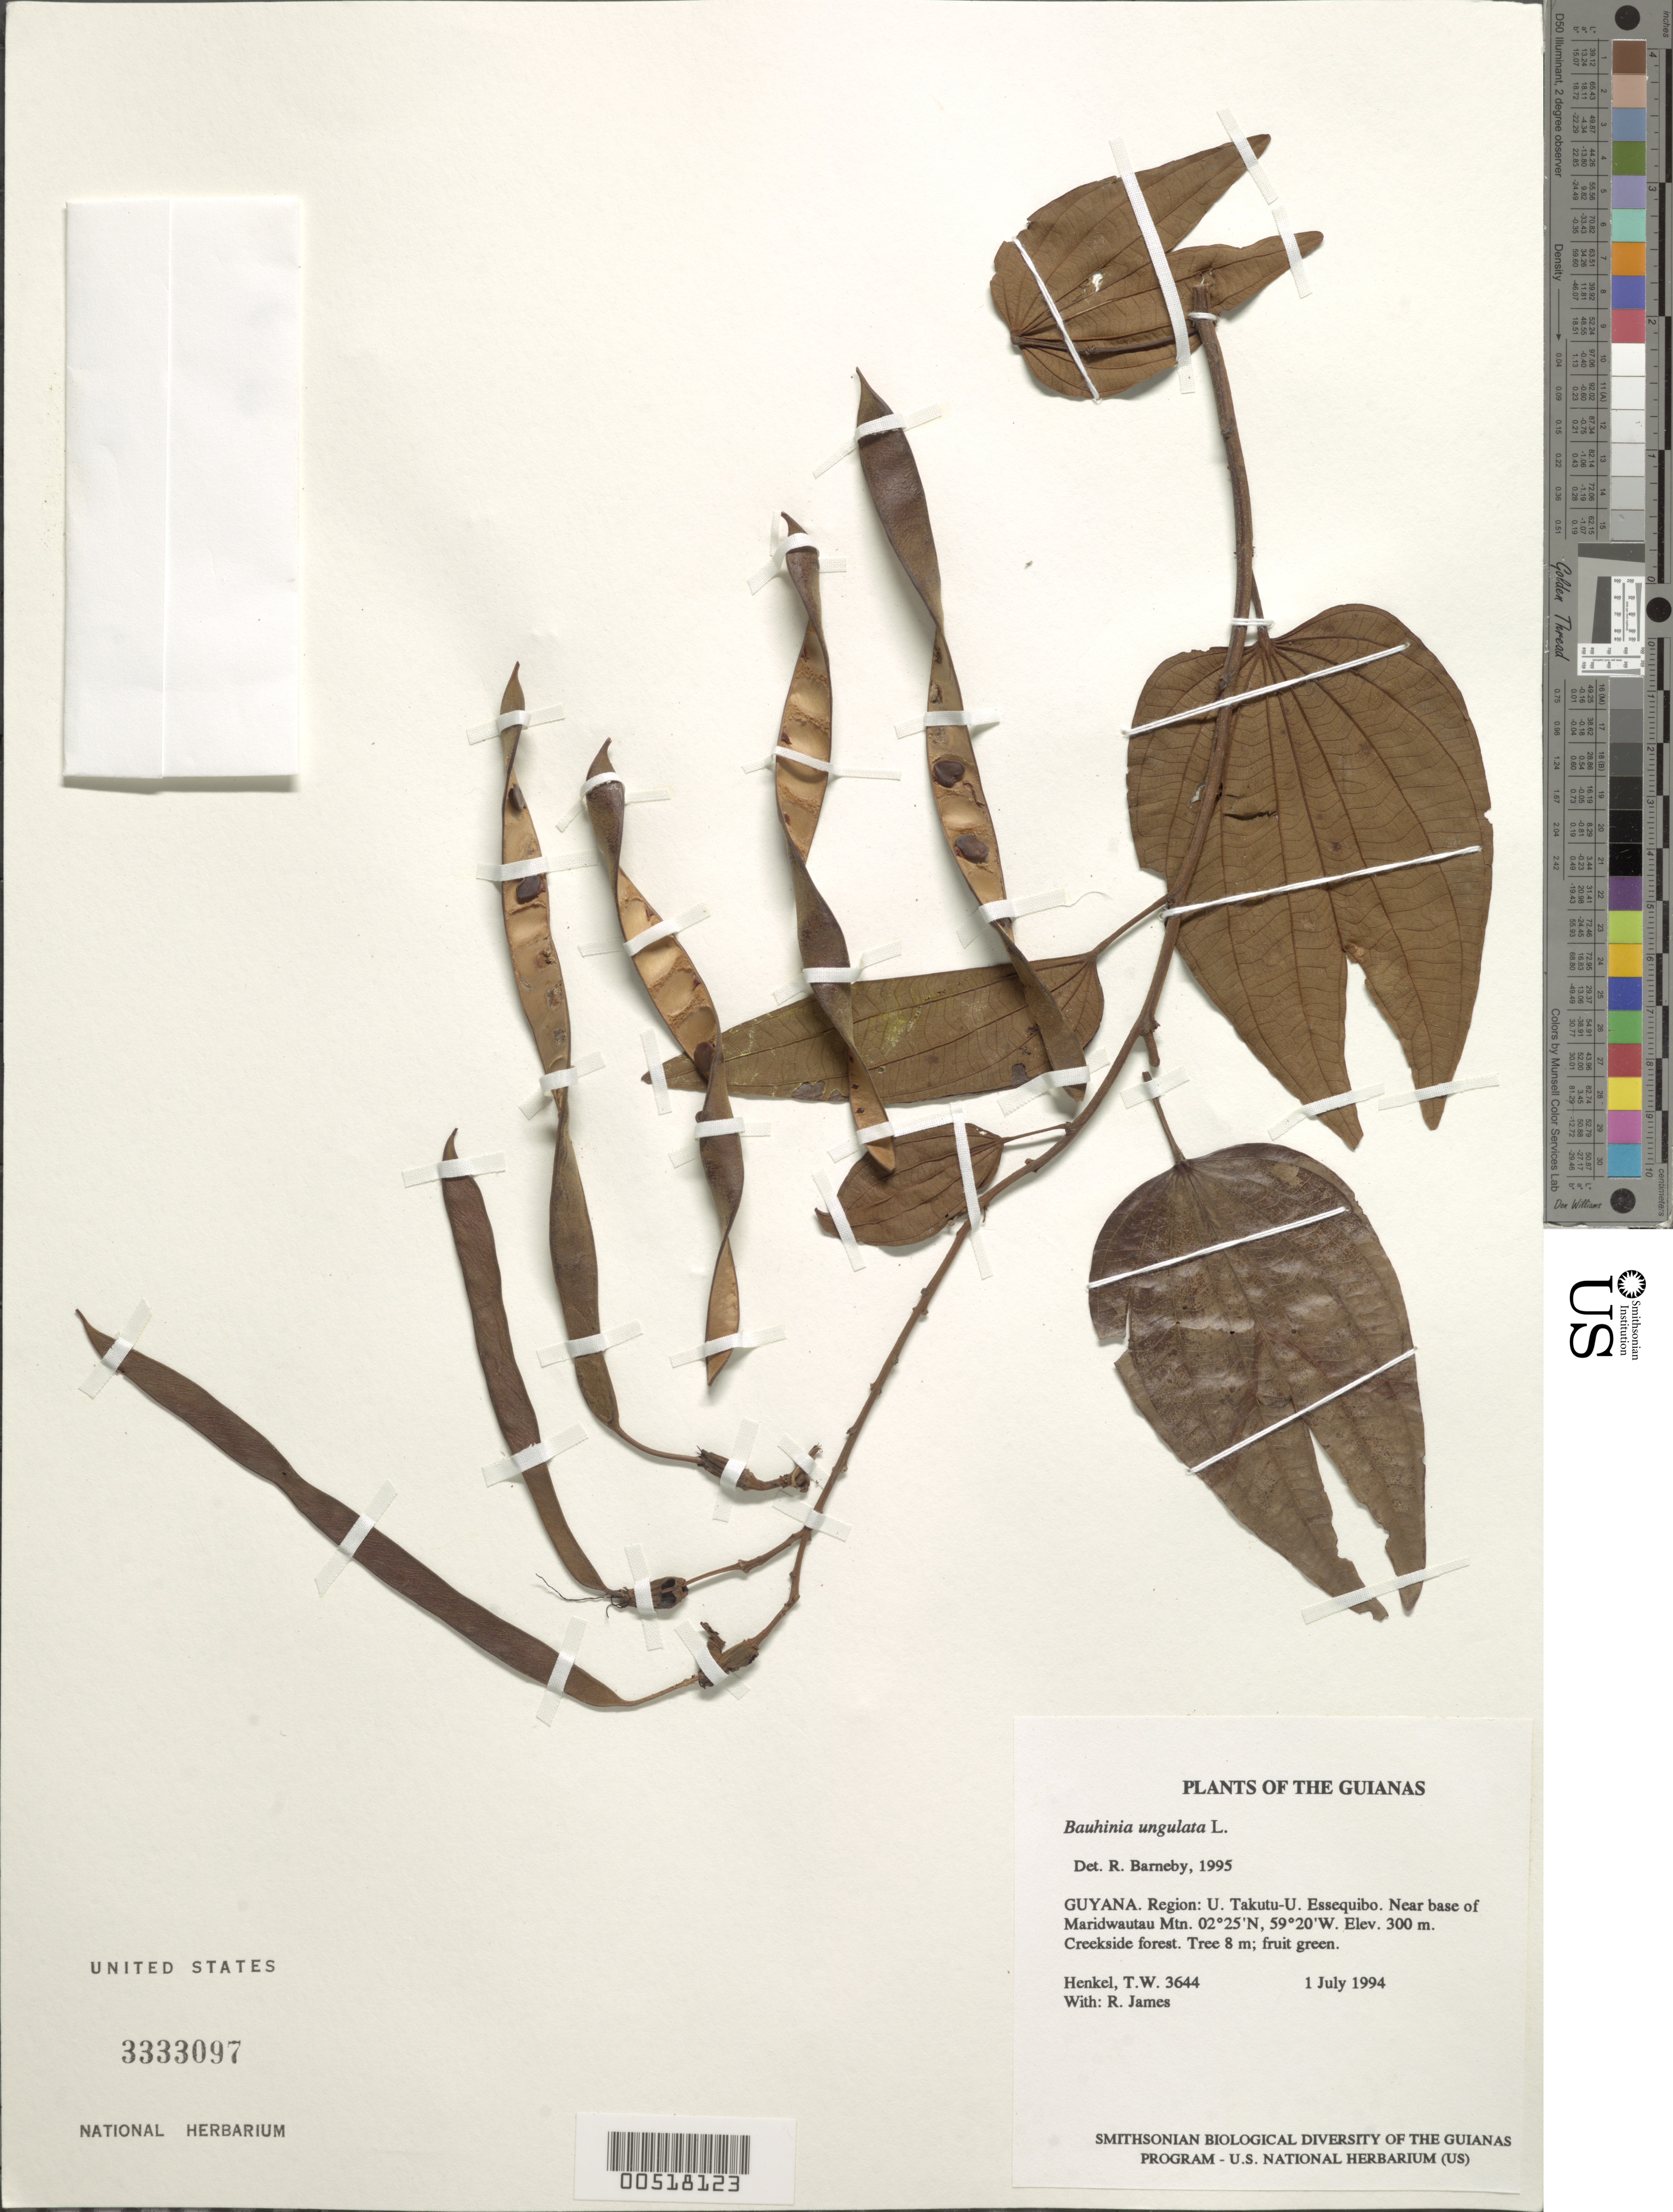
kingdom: Plantae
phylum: Tracheophyta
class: Magnoliopsida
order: Fabales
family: Fabaceae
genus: Bauhinia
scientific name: Bauhinia ungulata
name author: L.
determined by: Barneby, Rupert C., (NY)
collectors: T. Henkel & R. James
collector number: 3644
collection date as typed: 1 January 1994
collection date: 1994-01-01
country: Guyana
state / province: U. Takutu-U. Essequibo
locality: Near base of Maridwautau Mtn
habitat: Creekside forest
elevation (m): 300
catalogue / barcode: US 3333097